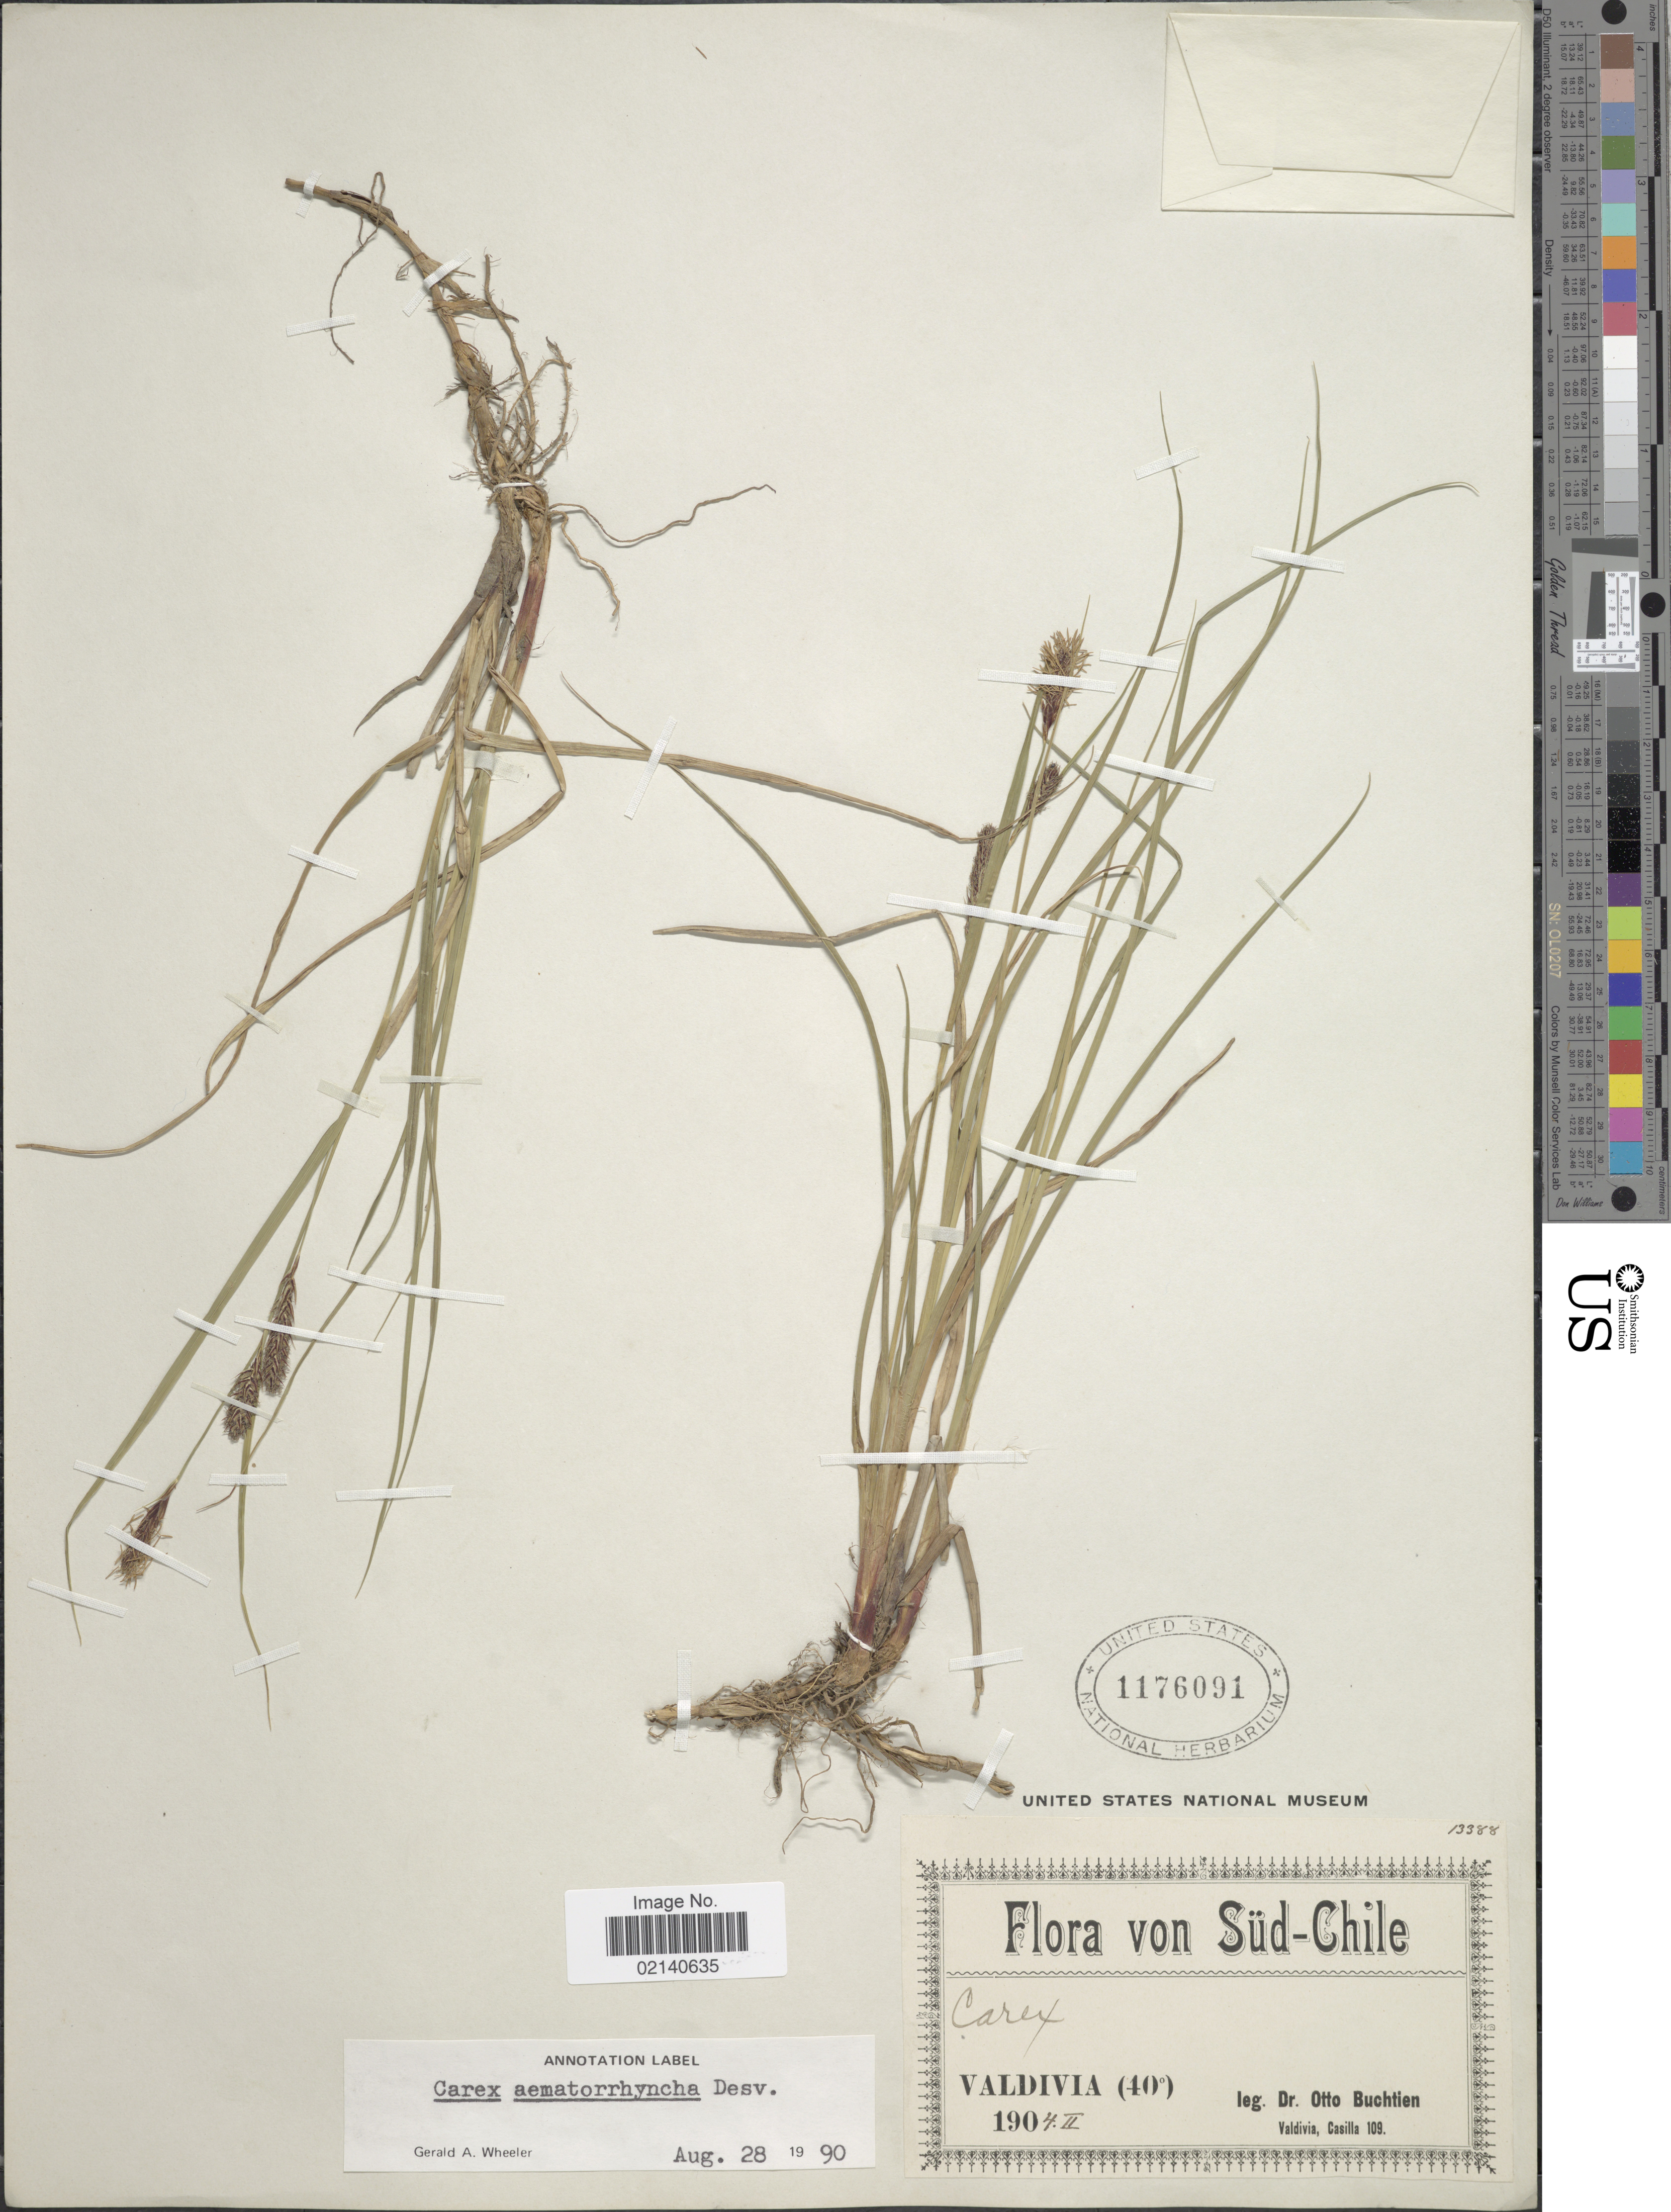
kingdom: Plantae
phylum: Tracheophyta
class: Liliopsida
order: Poales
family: Cyperaceae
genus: Carex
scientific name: Carex aematorrhyncha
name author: Desv.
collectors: O. Buchtien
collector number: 13388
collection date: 1904-02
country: Chile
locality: Sud-Chile. Valdivia (40º)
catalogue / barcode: US 1176091